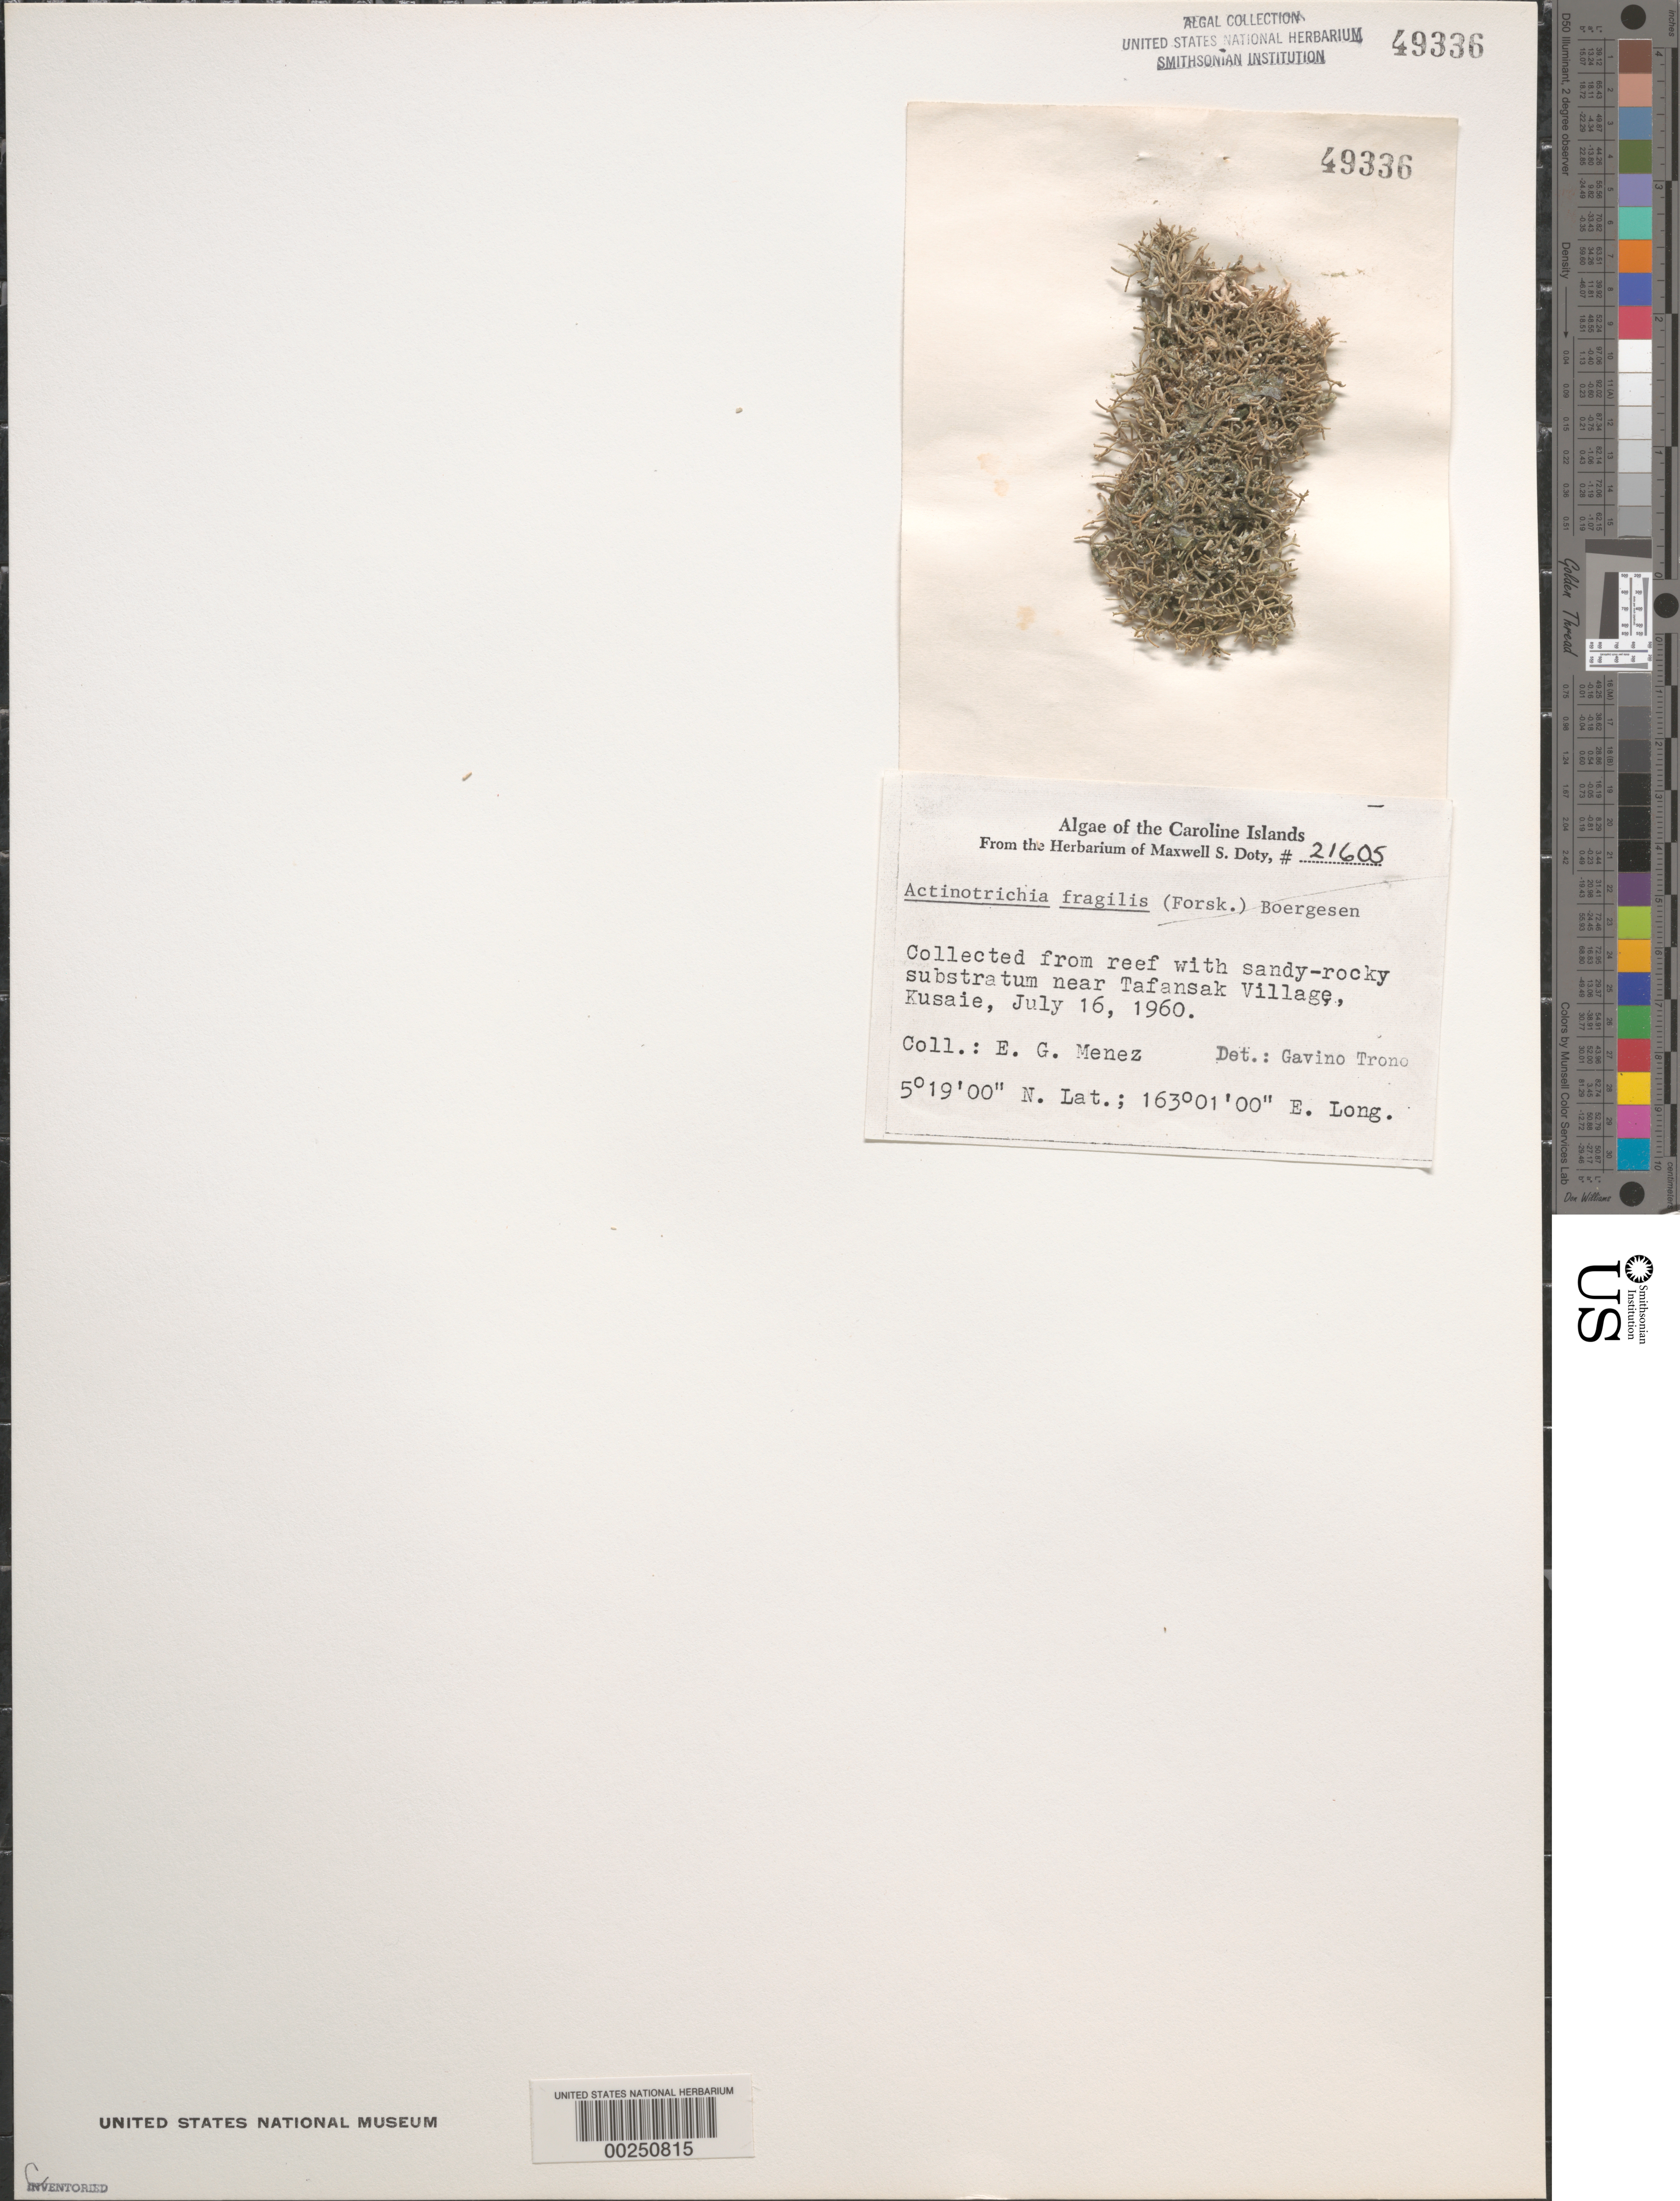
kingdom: Plantae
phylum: Rhodophyta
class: Florideophyceae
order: Nemaliales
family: Galaxauraceae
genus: Actinotrichia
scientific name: Actinotrichia fragilis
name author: (Forssk.) Børgesen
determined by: Trono, Gavino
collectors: Meñez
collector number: MSD 21605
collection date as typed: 16 Jul 1960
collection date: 1960-07-16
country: Micronesia, Federated States of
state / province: Kosrae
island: Kosrae [Kusaie]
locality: Near Tafansak village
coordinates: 5 19' 00" N, 163 01' 00" E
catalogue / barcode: US 49336